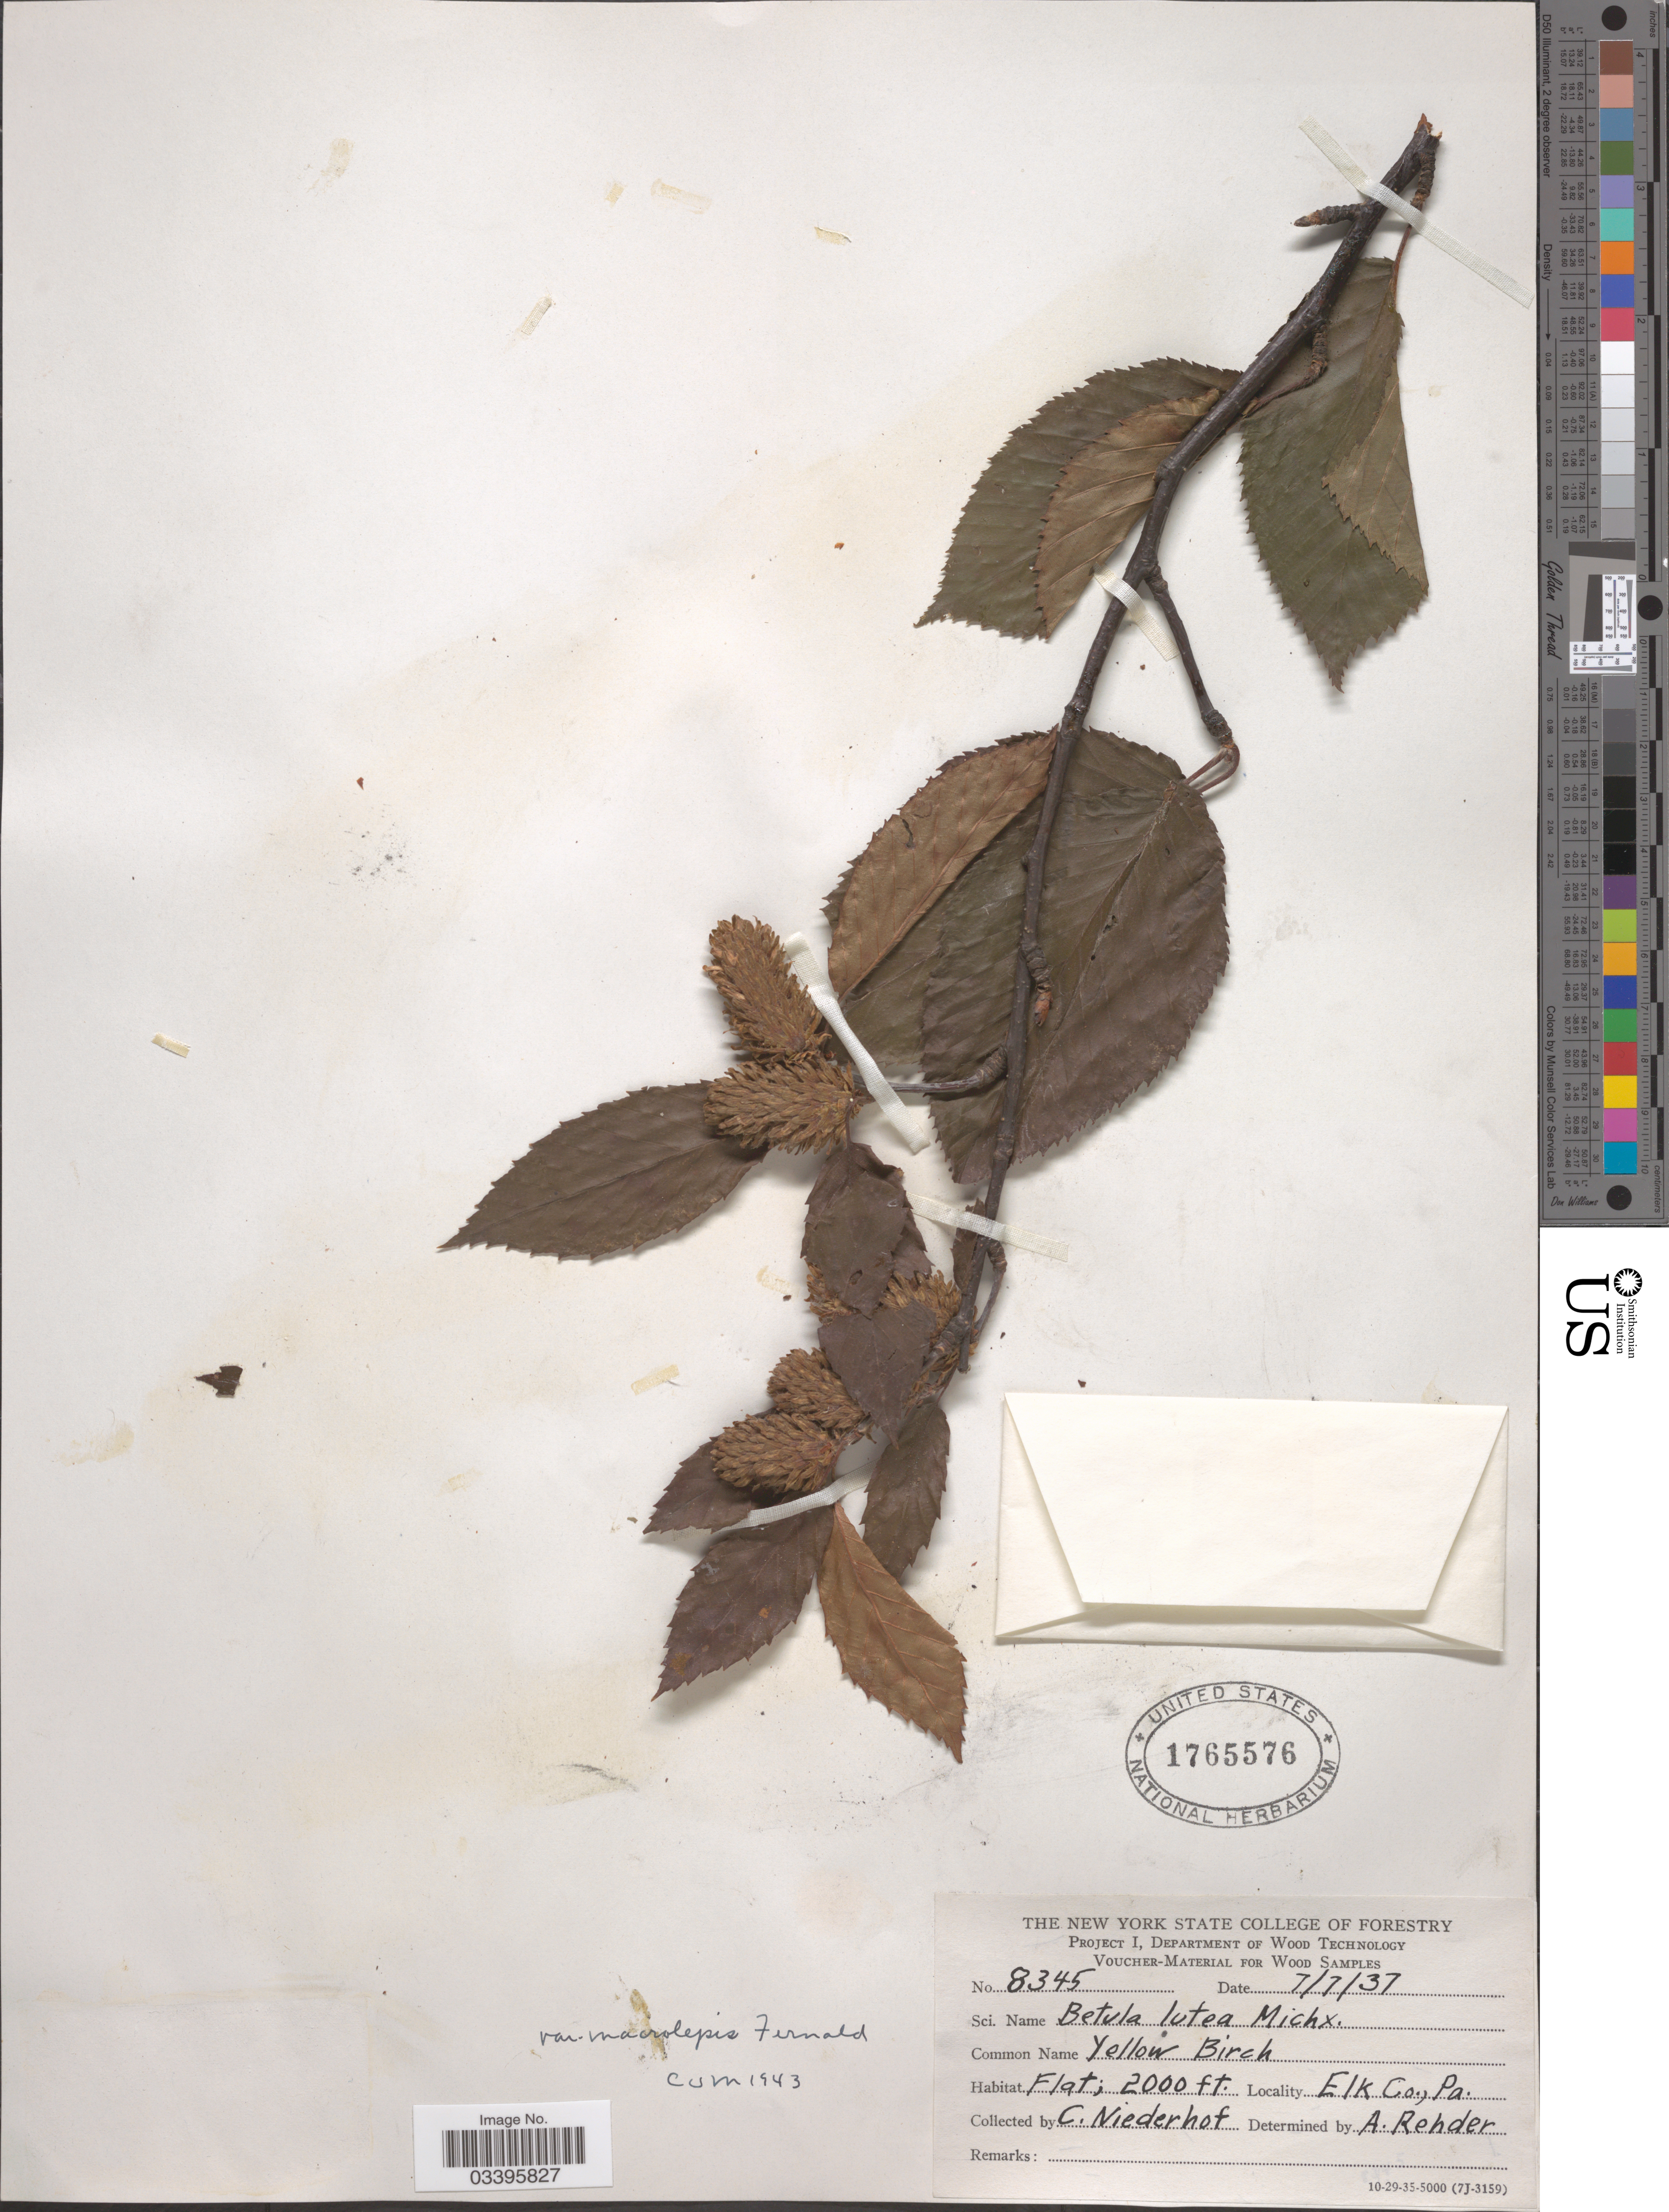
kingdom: Plantae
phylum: Tracheophyta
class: Magnoliopsida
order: Fagales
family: Betulaceae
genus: Betula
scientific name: Betula lutea subsp. macrolepis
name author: Fernald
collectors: C. Niederhof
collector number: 8345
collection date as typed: Transcribed d/m/y: 7/7/37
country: United States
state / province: Pennsylvania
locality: Elk Co.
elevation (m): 610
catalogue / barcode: US 1765576